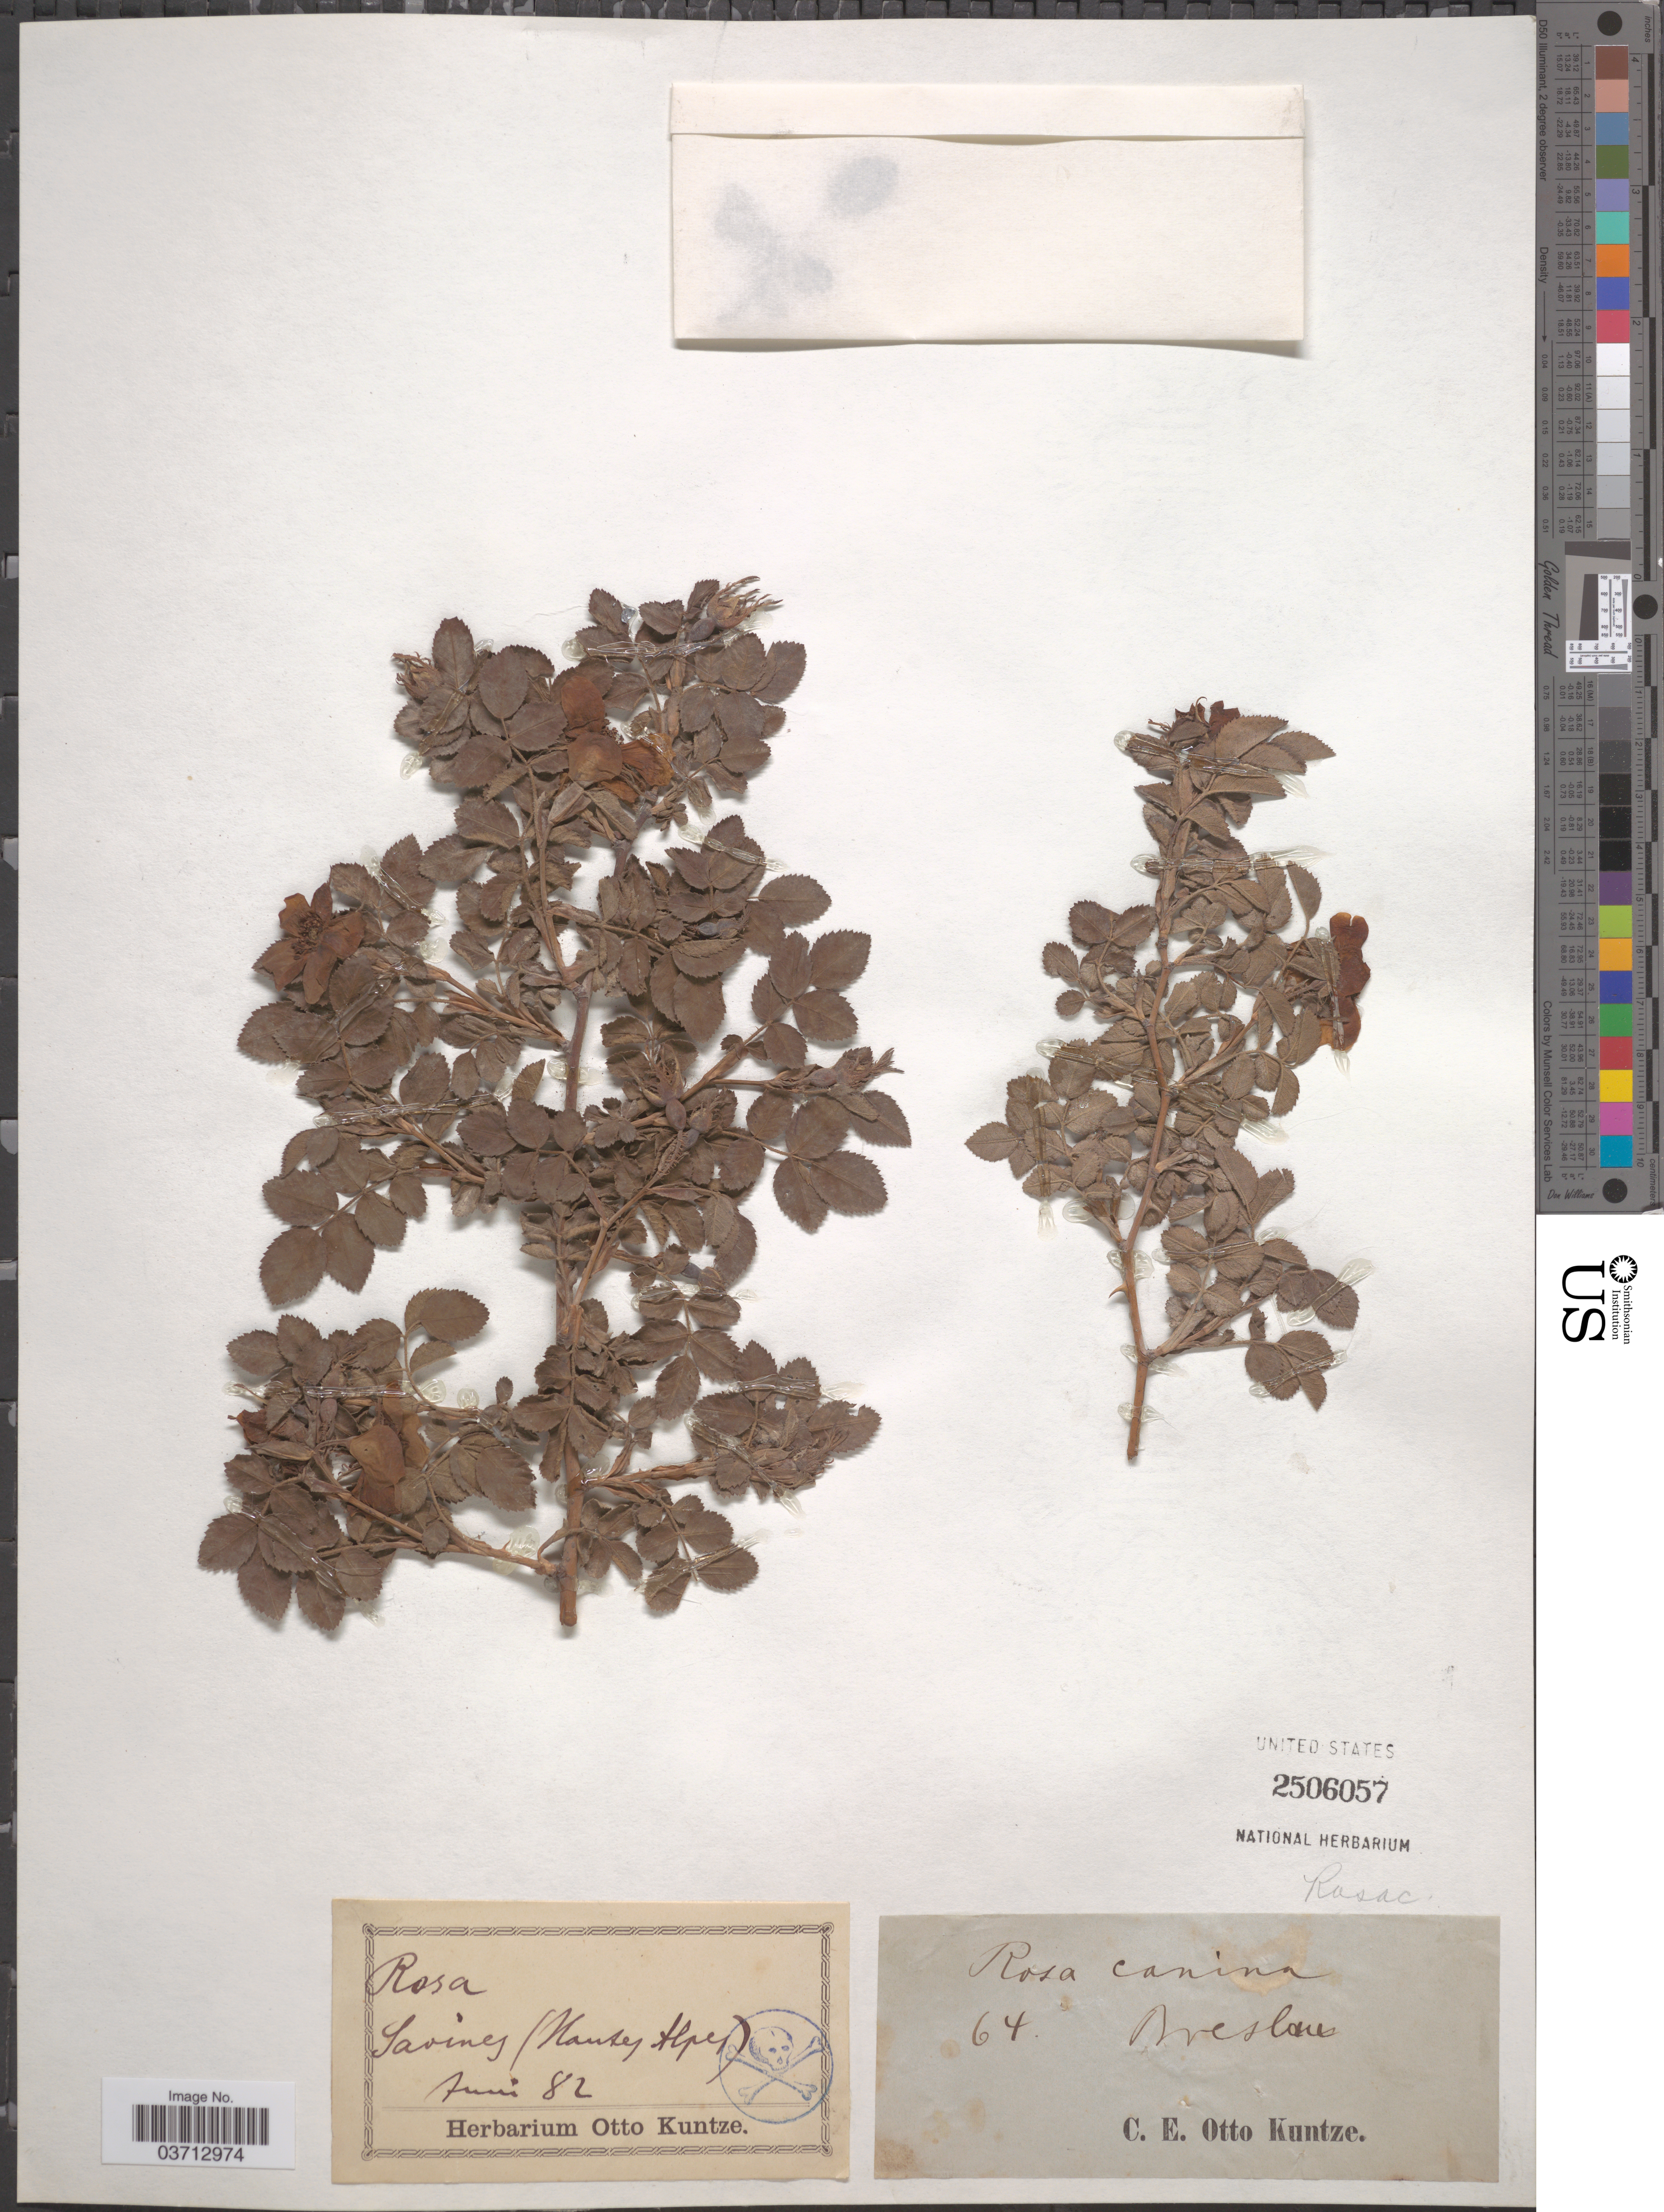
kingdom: Plantae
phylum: Tracheophyta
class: Magnoliopsida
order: Rosales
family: Rosaceae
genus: Rosa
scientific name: Rosa canina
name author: L.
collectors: C.E.O. Kuntze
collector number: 64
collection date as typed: Transcribed d/m/y: /6/82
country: France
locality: Savines (Hautes Alpes).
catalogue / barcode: US 2506057